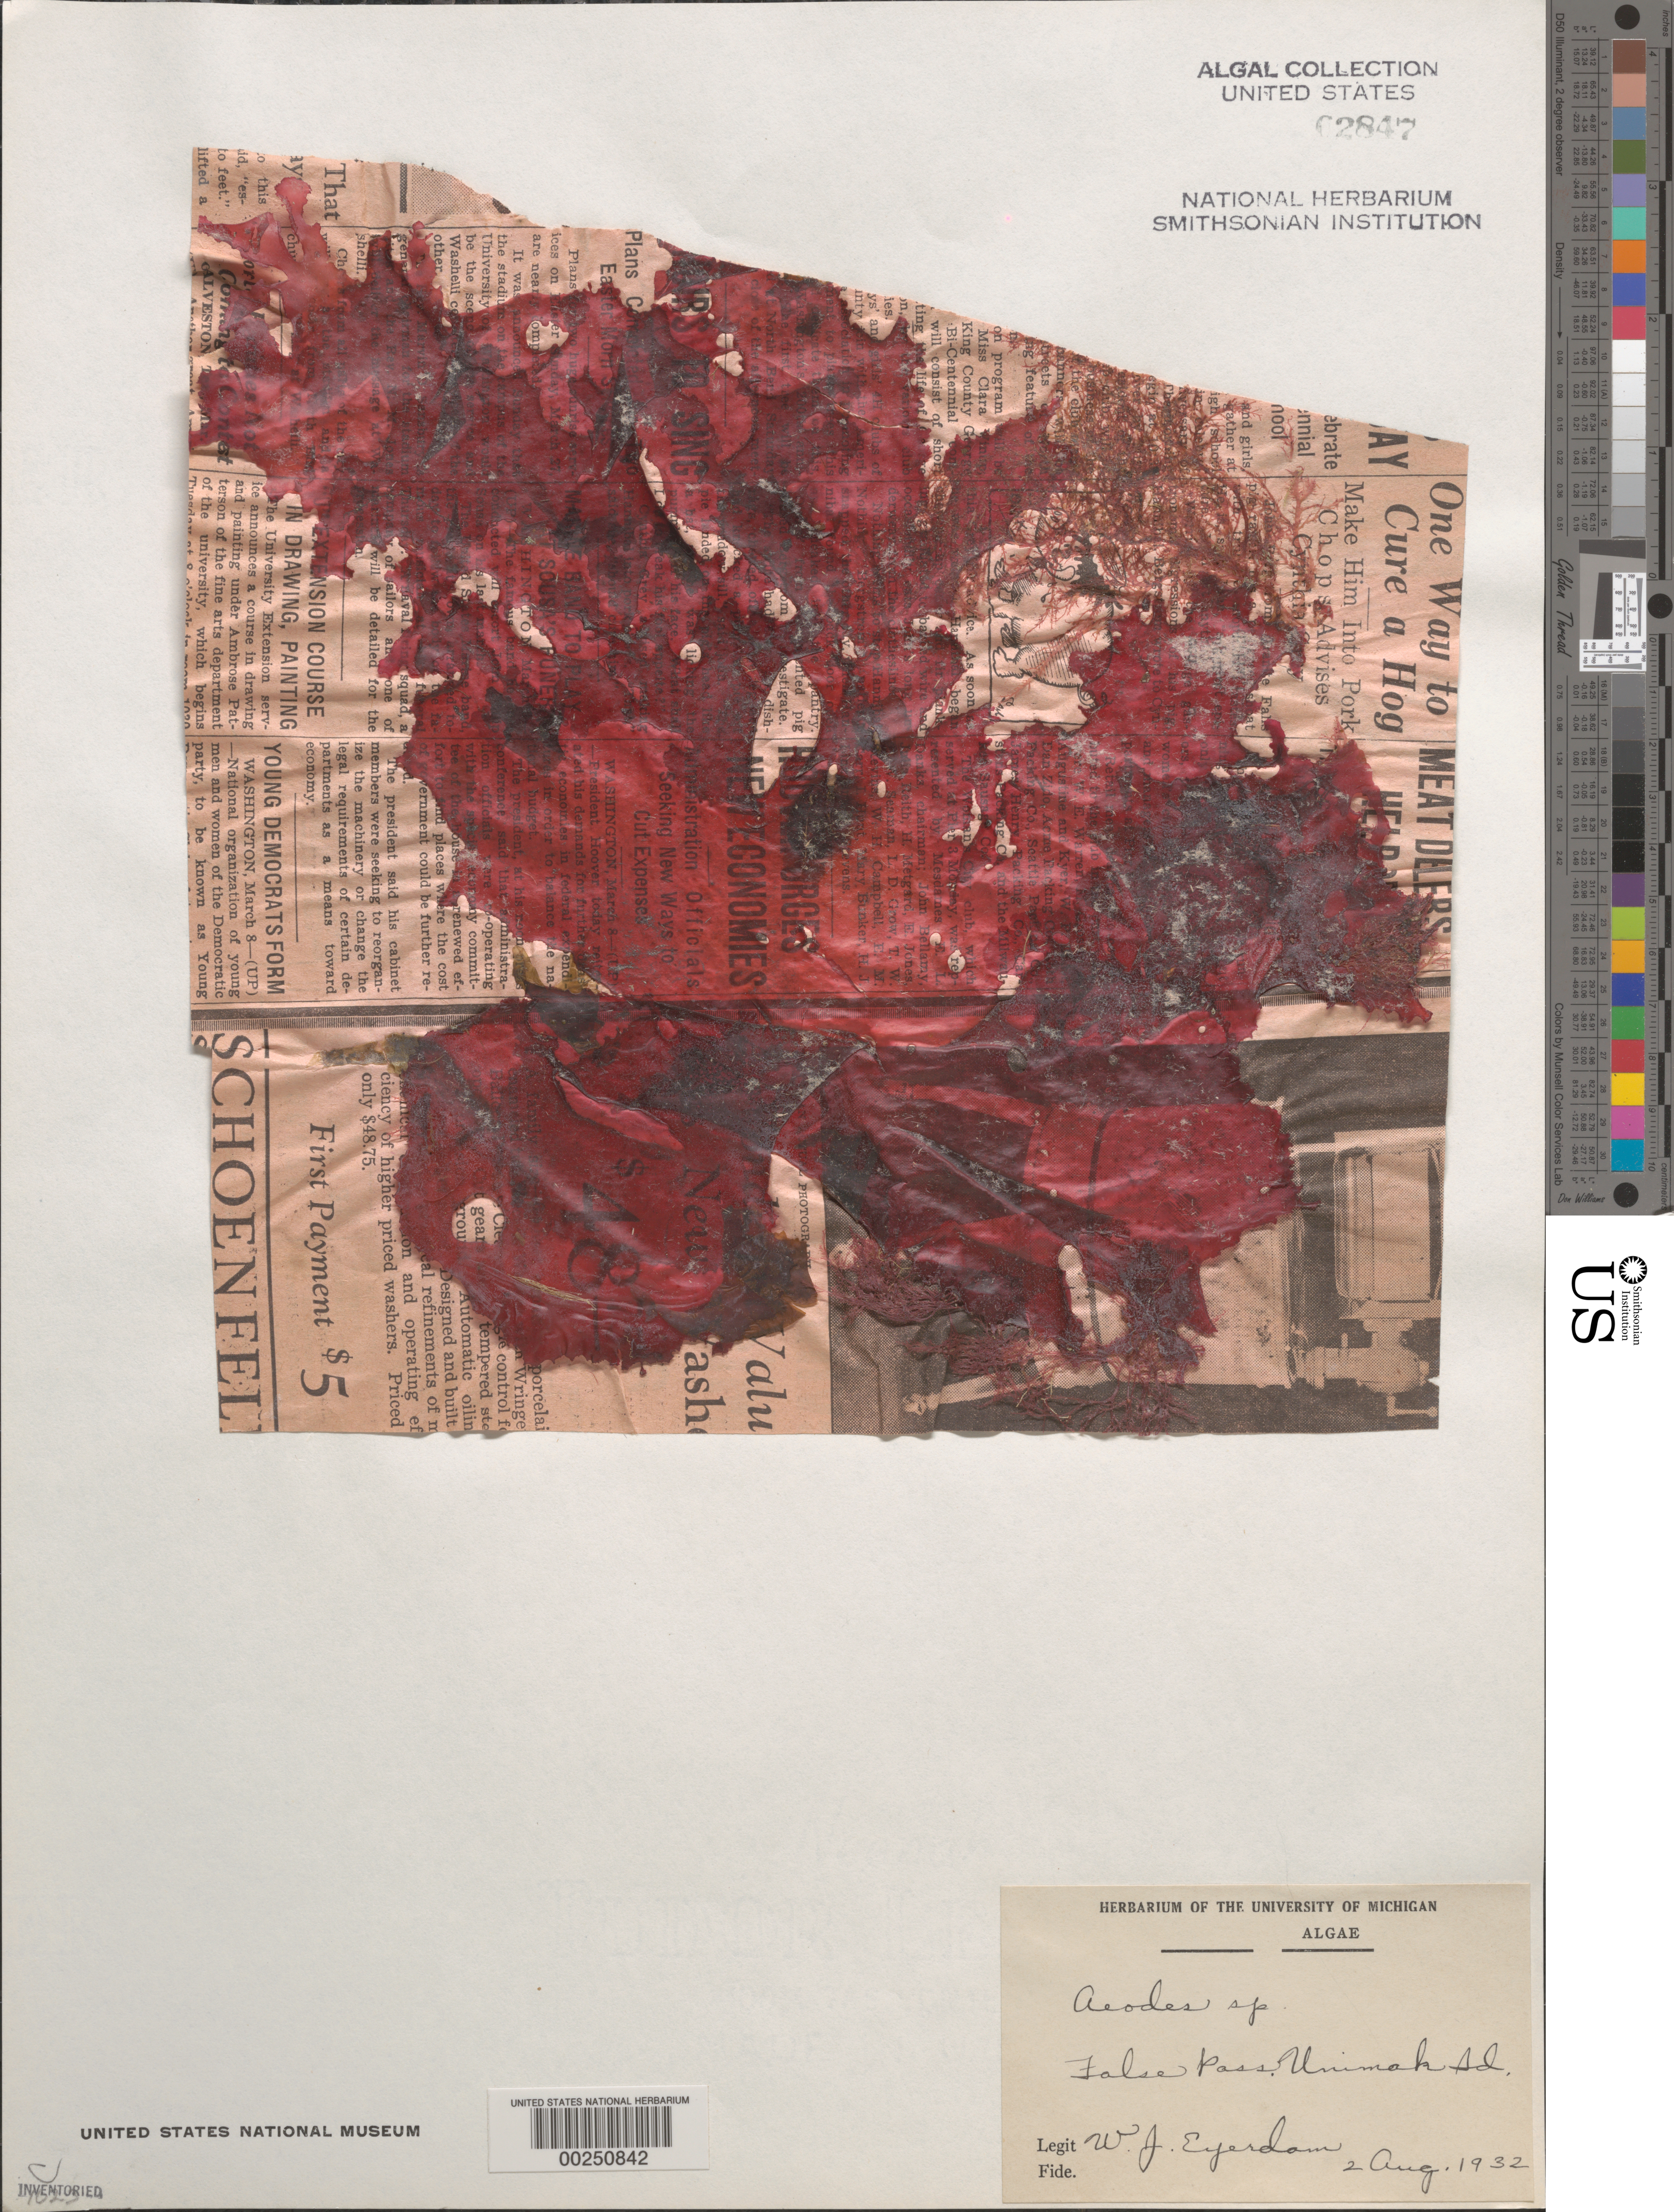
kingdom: Plantae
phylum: Rhodophyta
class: Florideophyceae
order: Halymeniales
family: Halymeniaceae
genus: Aeodes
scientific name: Aeodes sp.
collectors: W. J. Eyerdam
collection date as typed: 02 Aug 1932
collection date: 1932-08-02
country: United States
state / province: Alaska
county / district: Aleutian Islands Division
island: Unimak Island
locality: False Pass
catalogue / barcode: US 2847